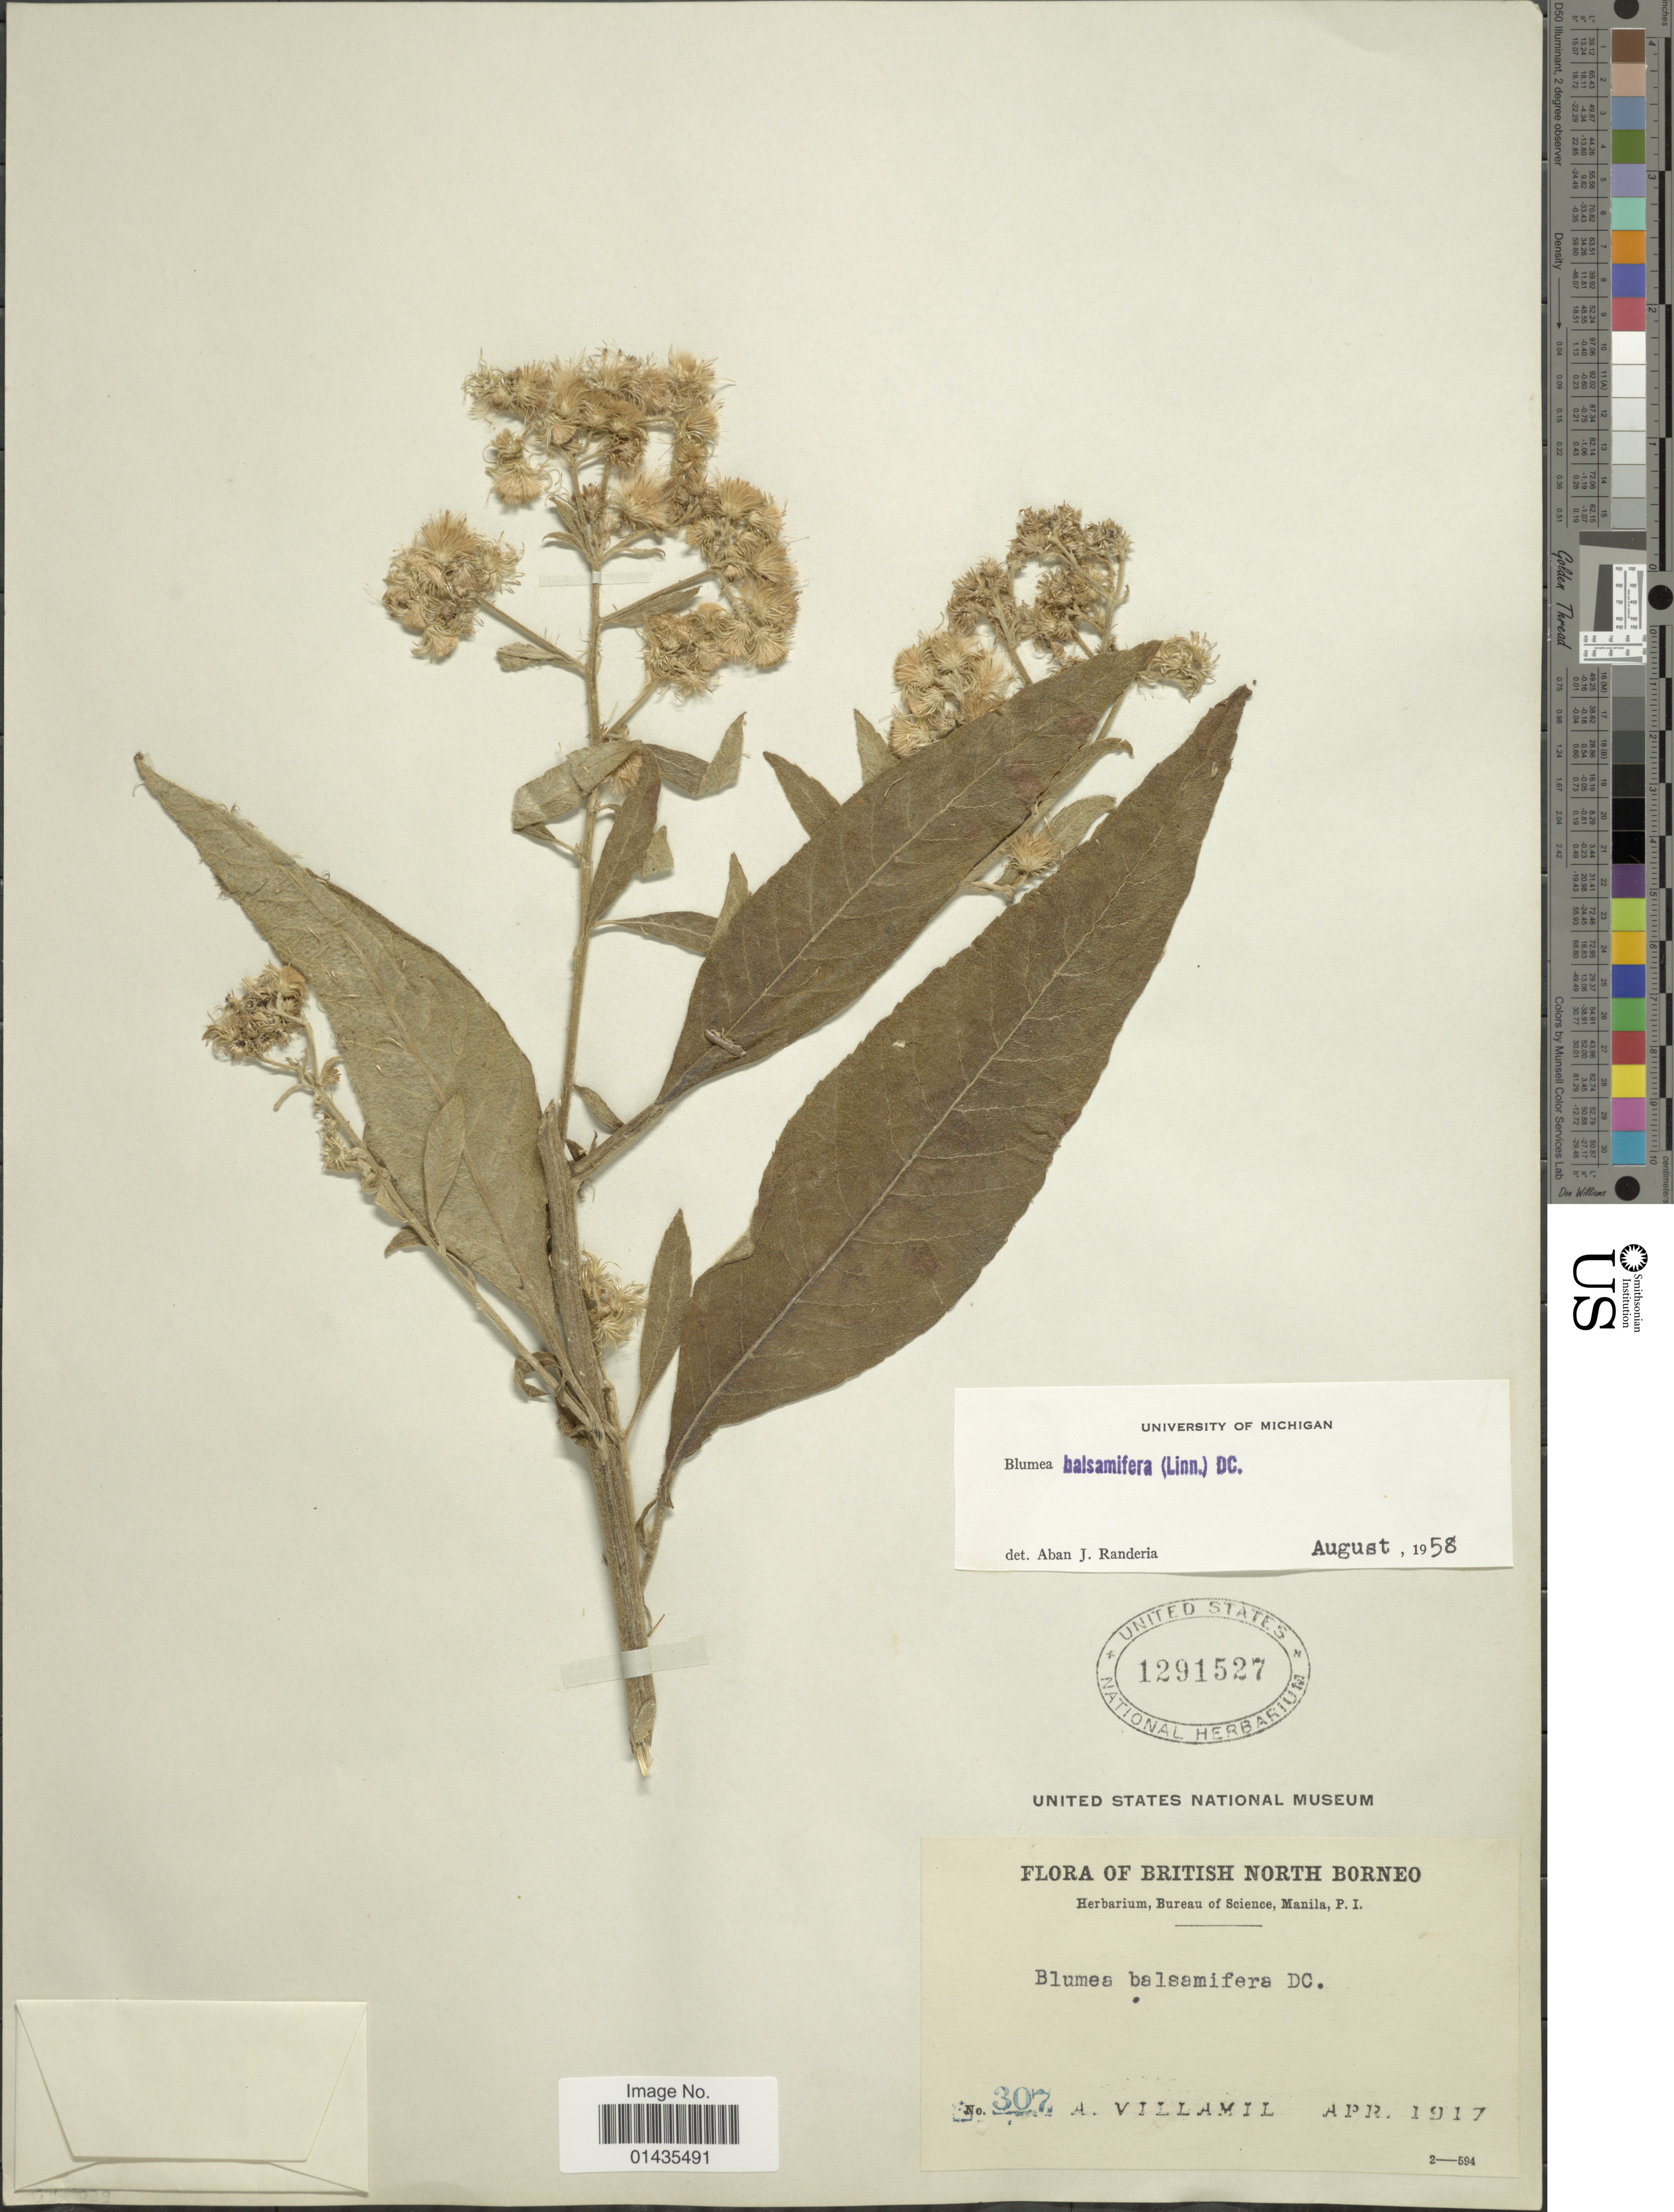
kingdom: Plantae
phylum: Tracheophyta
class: Magnoliopsida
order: Asterales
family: Asteraceae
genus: Blumea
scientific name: Blumea balsamifera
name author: (L.) DC.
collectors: A. Villamil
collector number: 307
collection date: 1917-04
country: Malaysia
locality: British North Borneo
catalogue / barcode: US 1291527